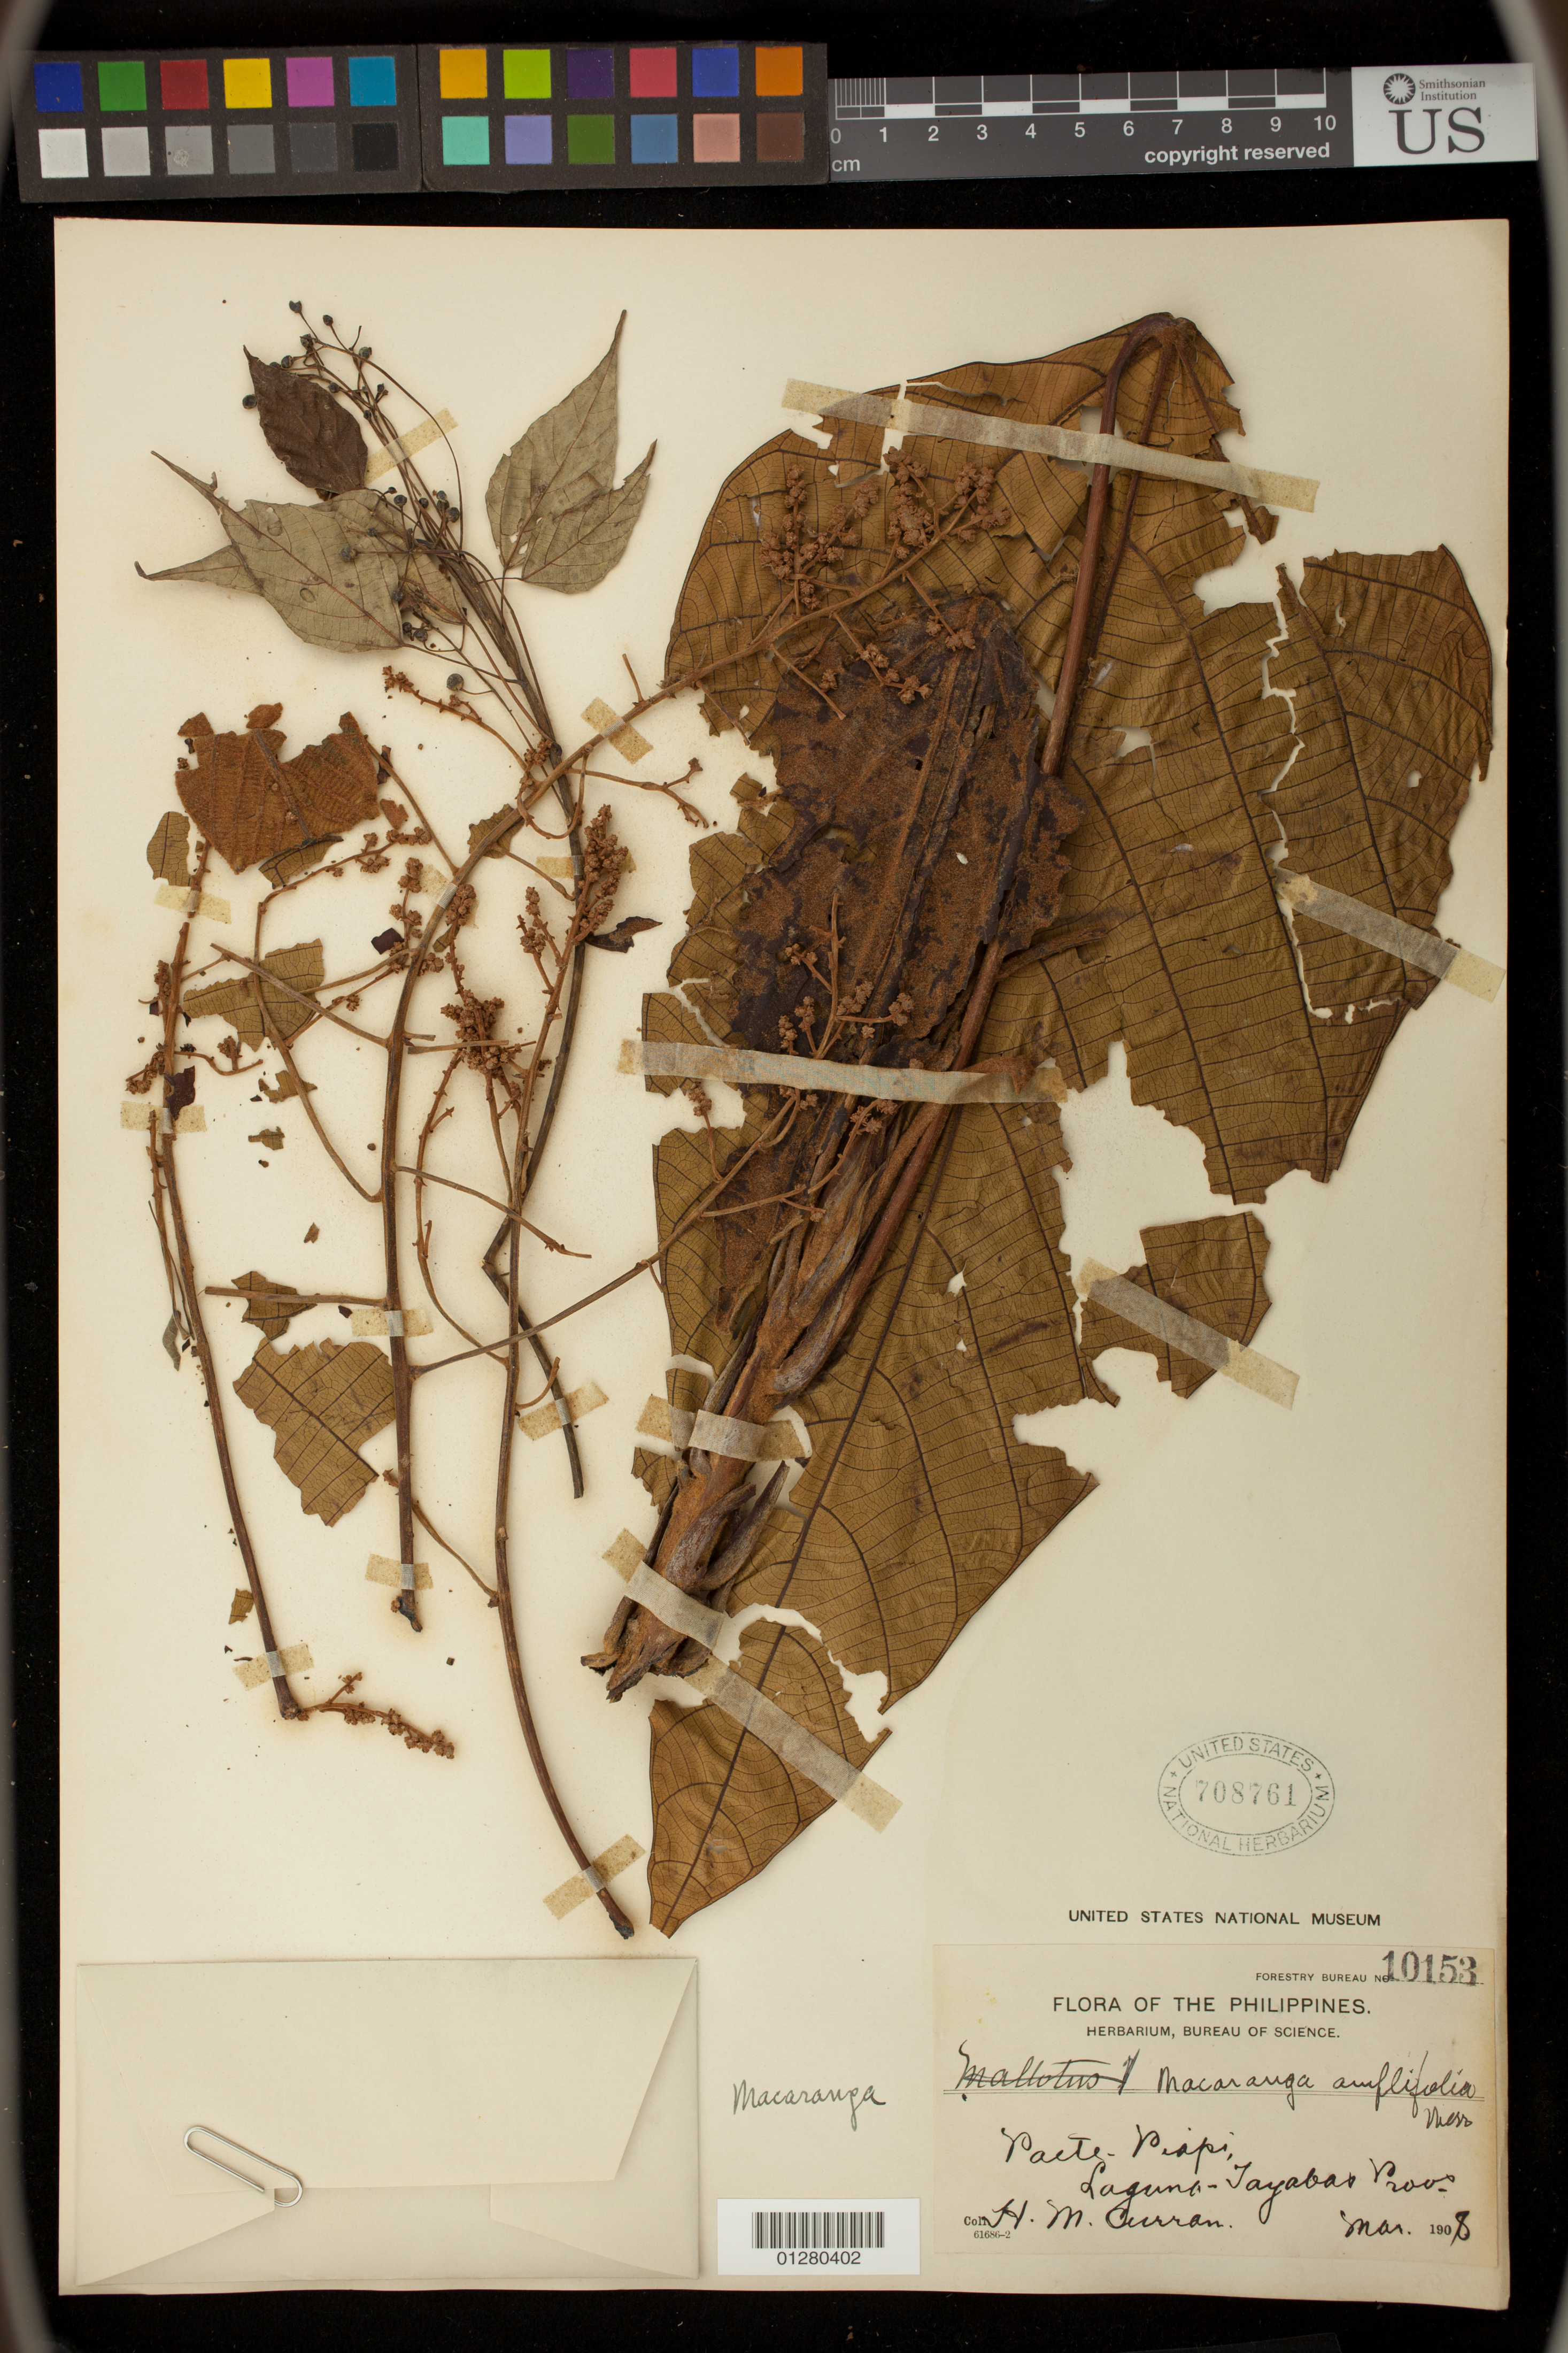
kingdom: Plantae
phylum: Tracheophyta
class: Magnoliopsida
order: Malpighiales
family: Euphorbiaceae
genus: Macaranga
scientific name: Macaranga amplifolia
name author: Merr.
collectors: H. M. Curran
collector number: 10153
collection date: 1908-03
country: Philippines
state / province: Calabarzon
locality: Pacte - Piapi,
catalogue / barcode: US 708761